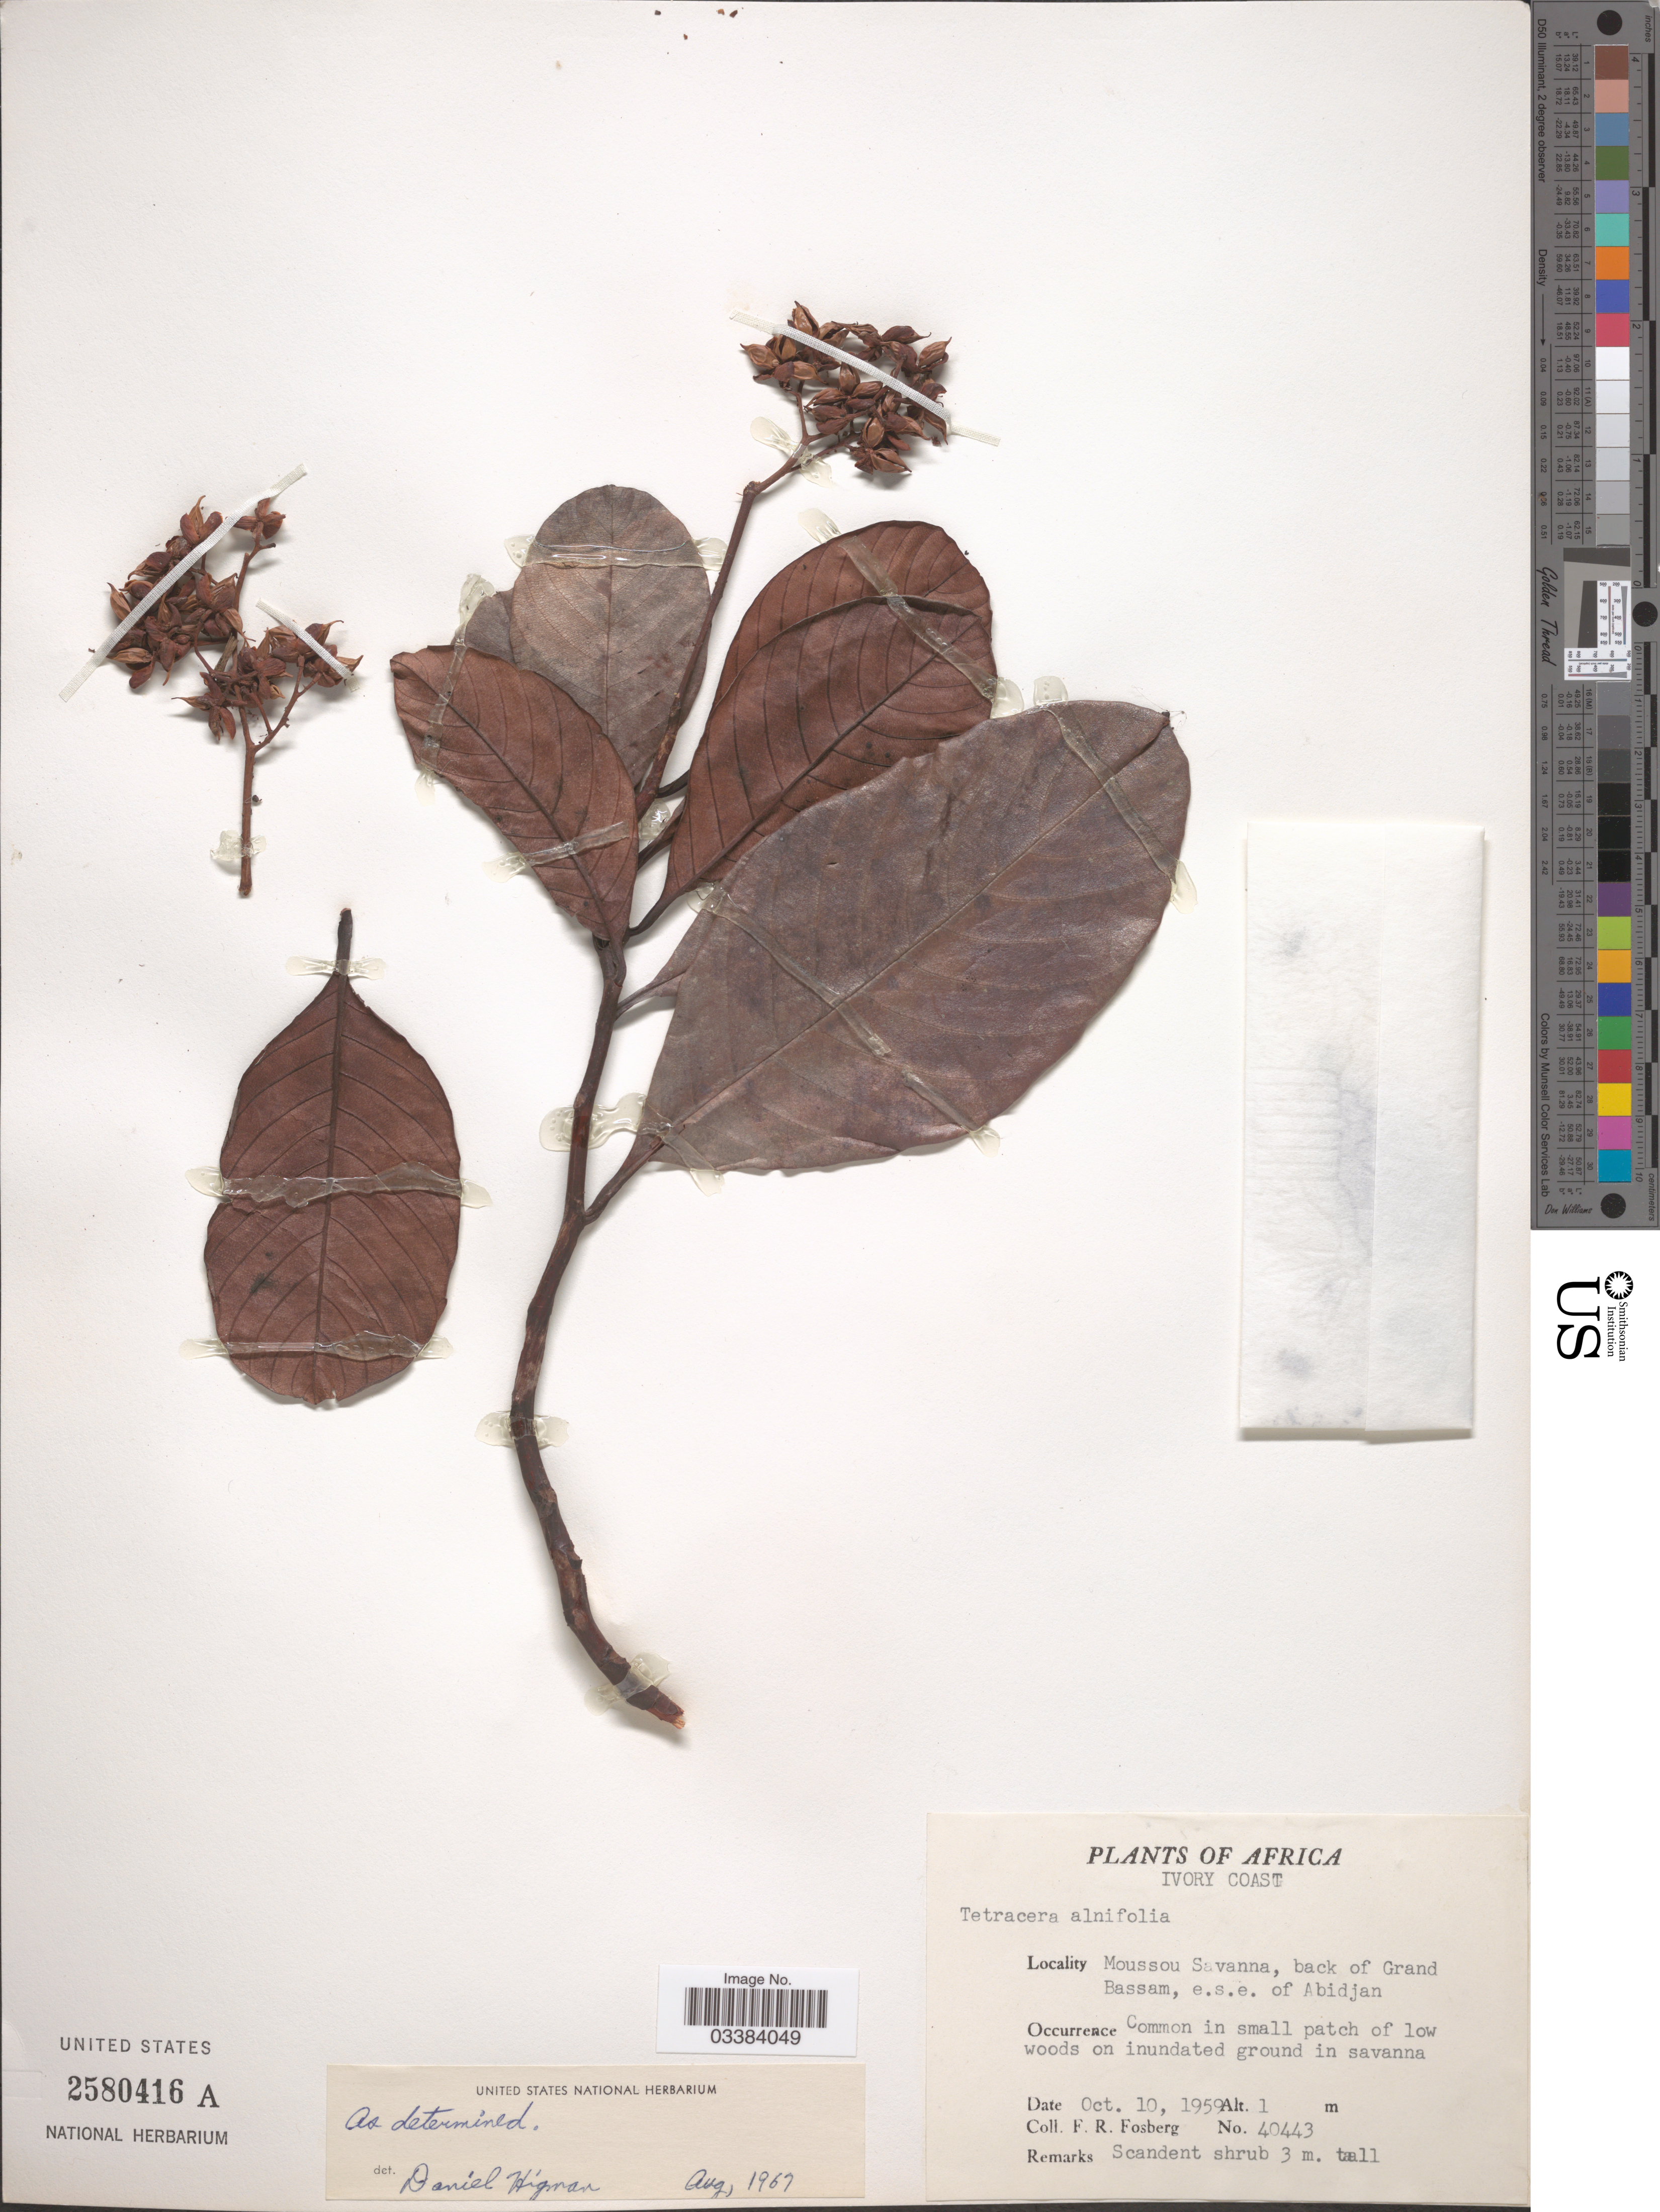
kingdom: Plantae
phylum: Tracheophyta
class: Magnoliopsida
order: Dilleniales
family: Dilleniaceae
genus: Tetracera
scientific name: Tetracera alnifolia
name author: Willd.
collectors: F. R. Fosberg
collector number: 40443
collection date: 1959-10-10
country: Ivory Coast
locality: Moussou Savanna, bank of Grand Bassam, e.s.e. of Abidjan.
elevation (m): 1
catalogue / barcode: US 2580416A